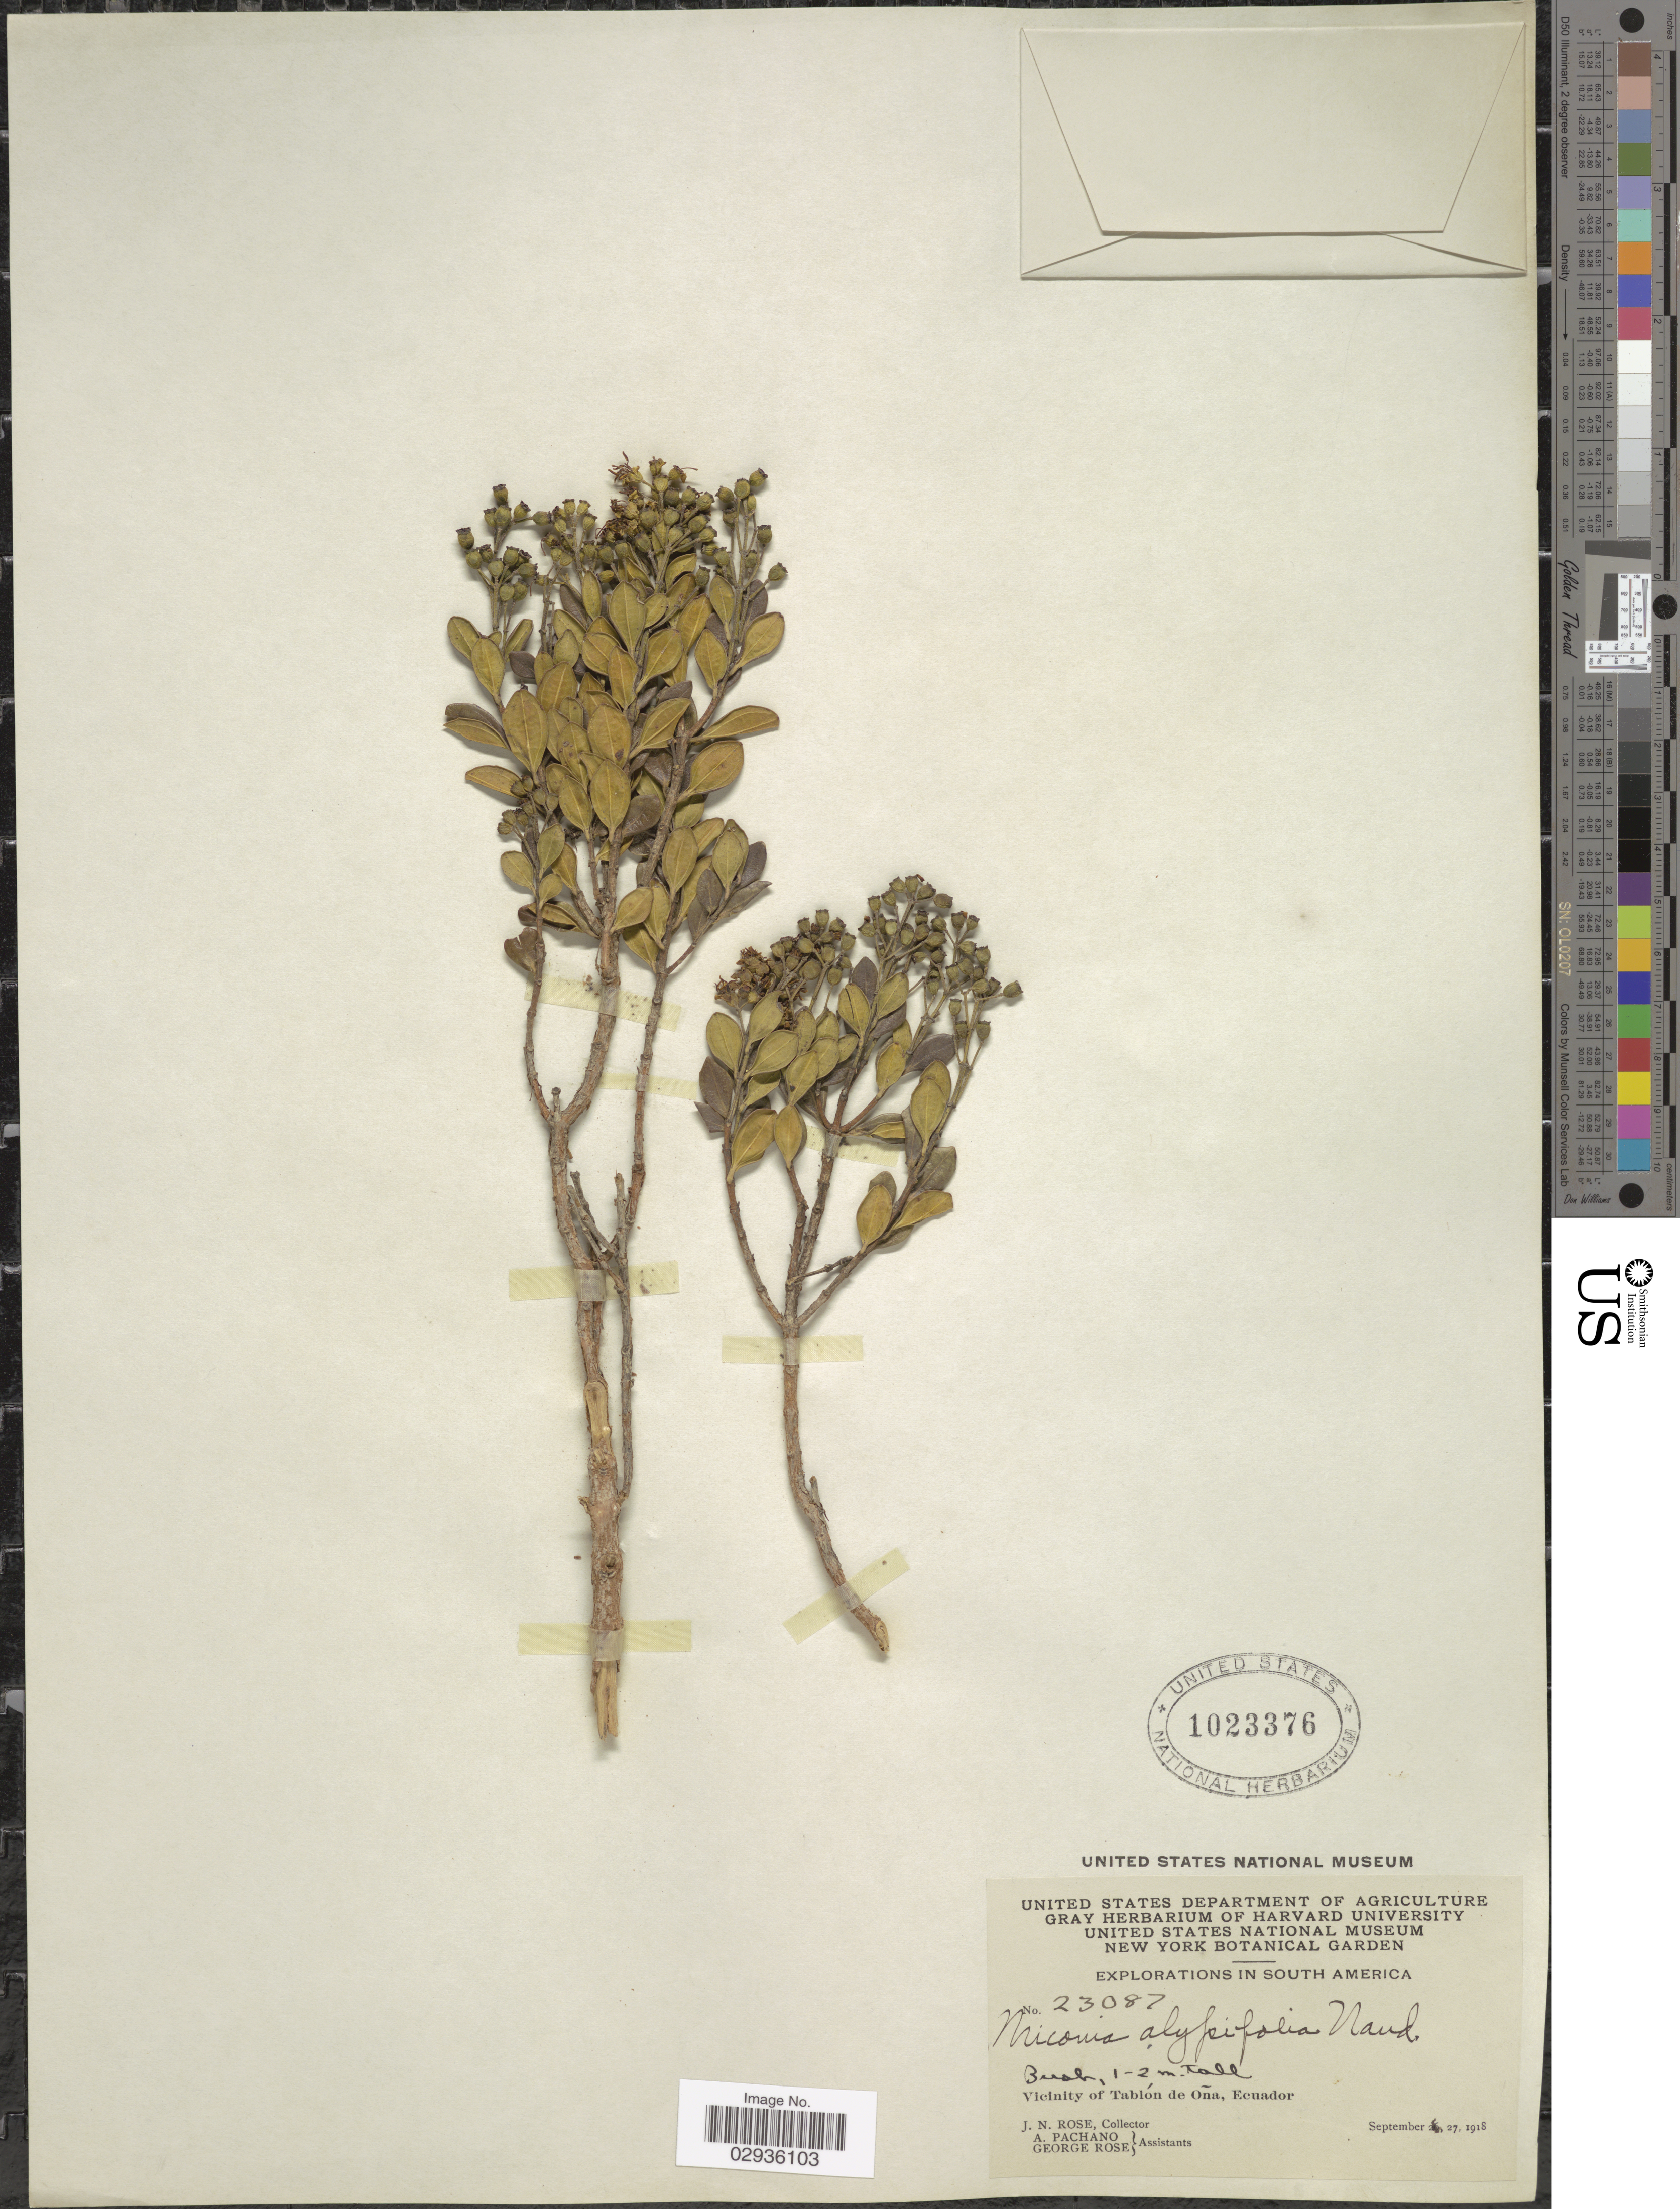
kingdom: Plantae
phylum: Tracheophyta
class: Magnoliopsida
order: Myrtales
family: Melastomataceae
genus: Miconia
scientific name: Miconia alypifolia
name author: Naudin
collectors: J. N. Rose, A. Pachano & G. Rose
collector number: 23087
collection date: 1918-09-27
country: Ecuador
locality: Vicinity of Tablón de Oña.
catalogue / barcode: US 1023376